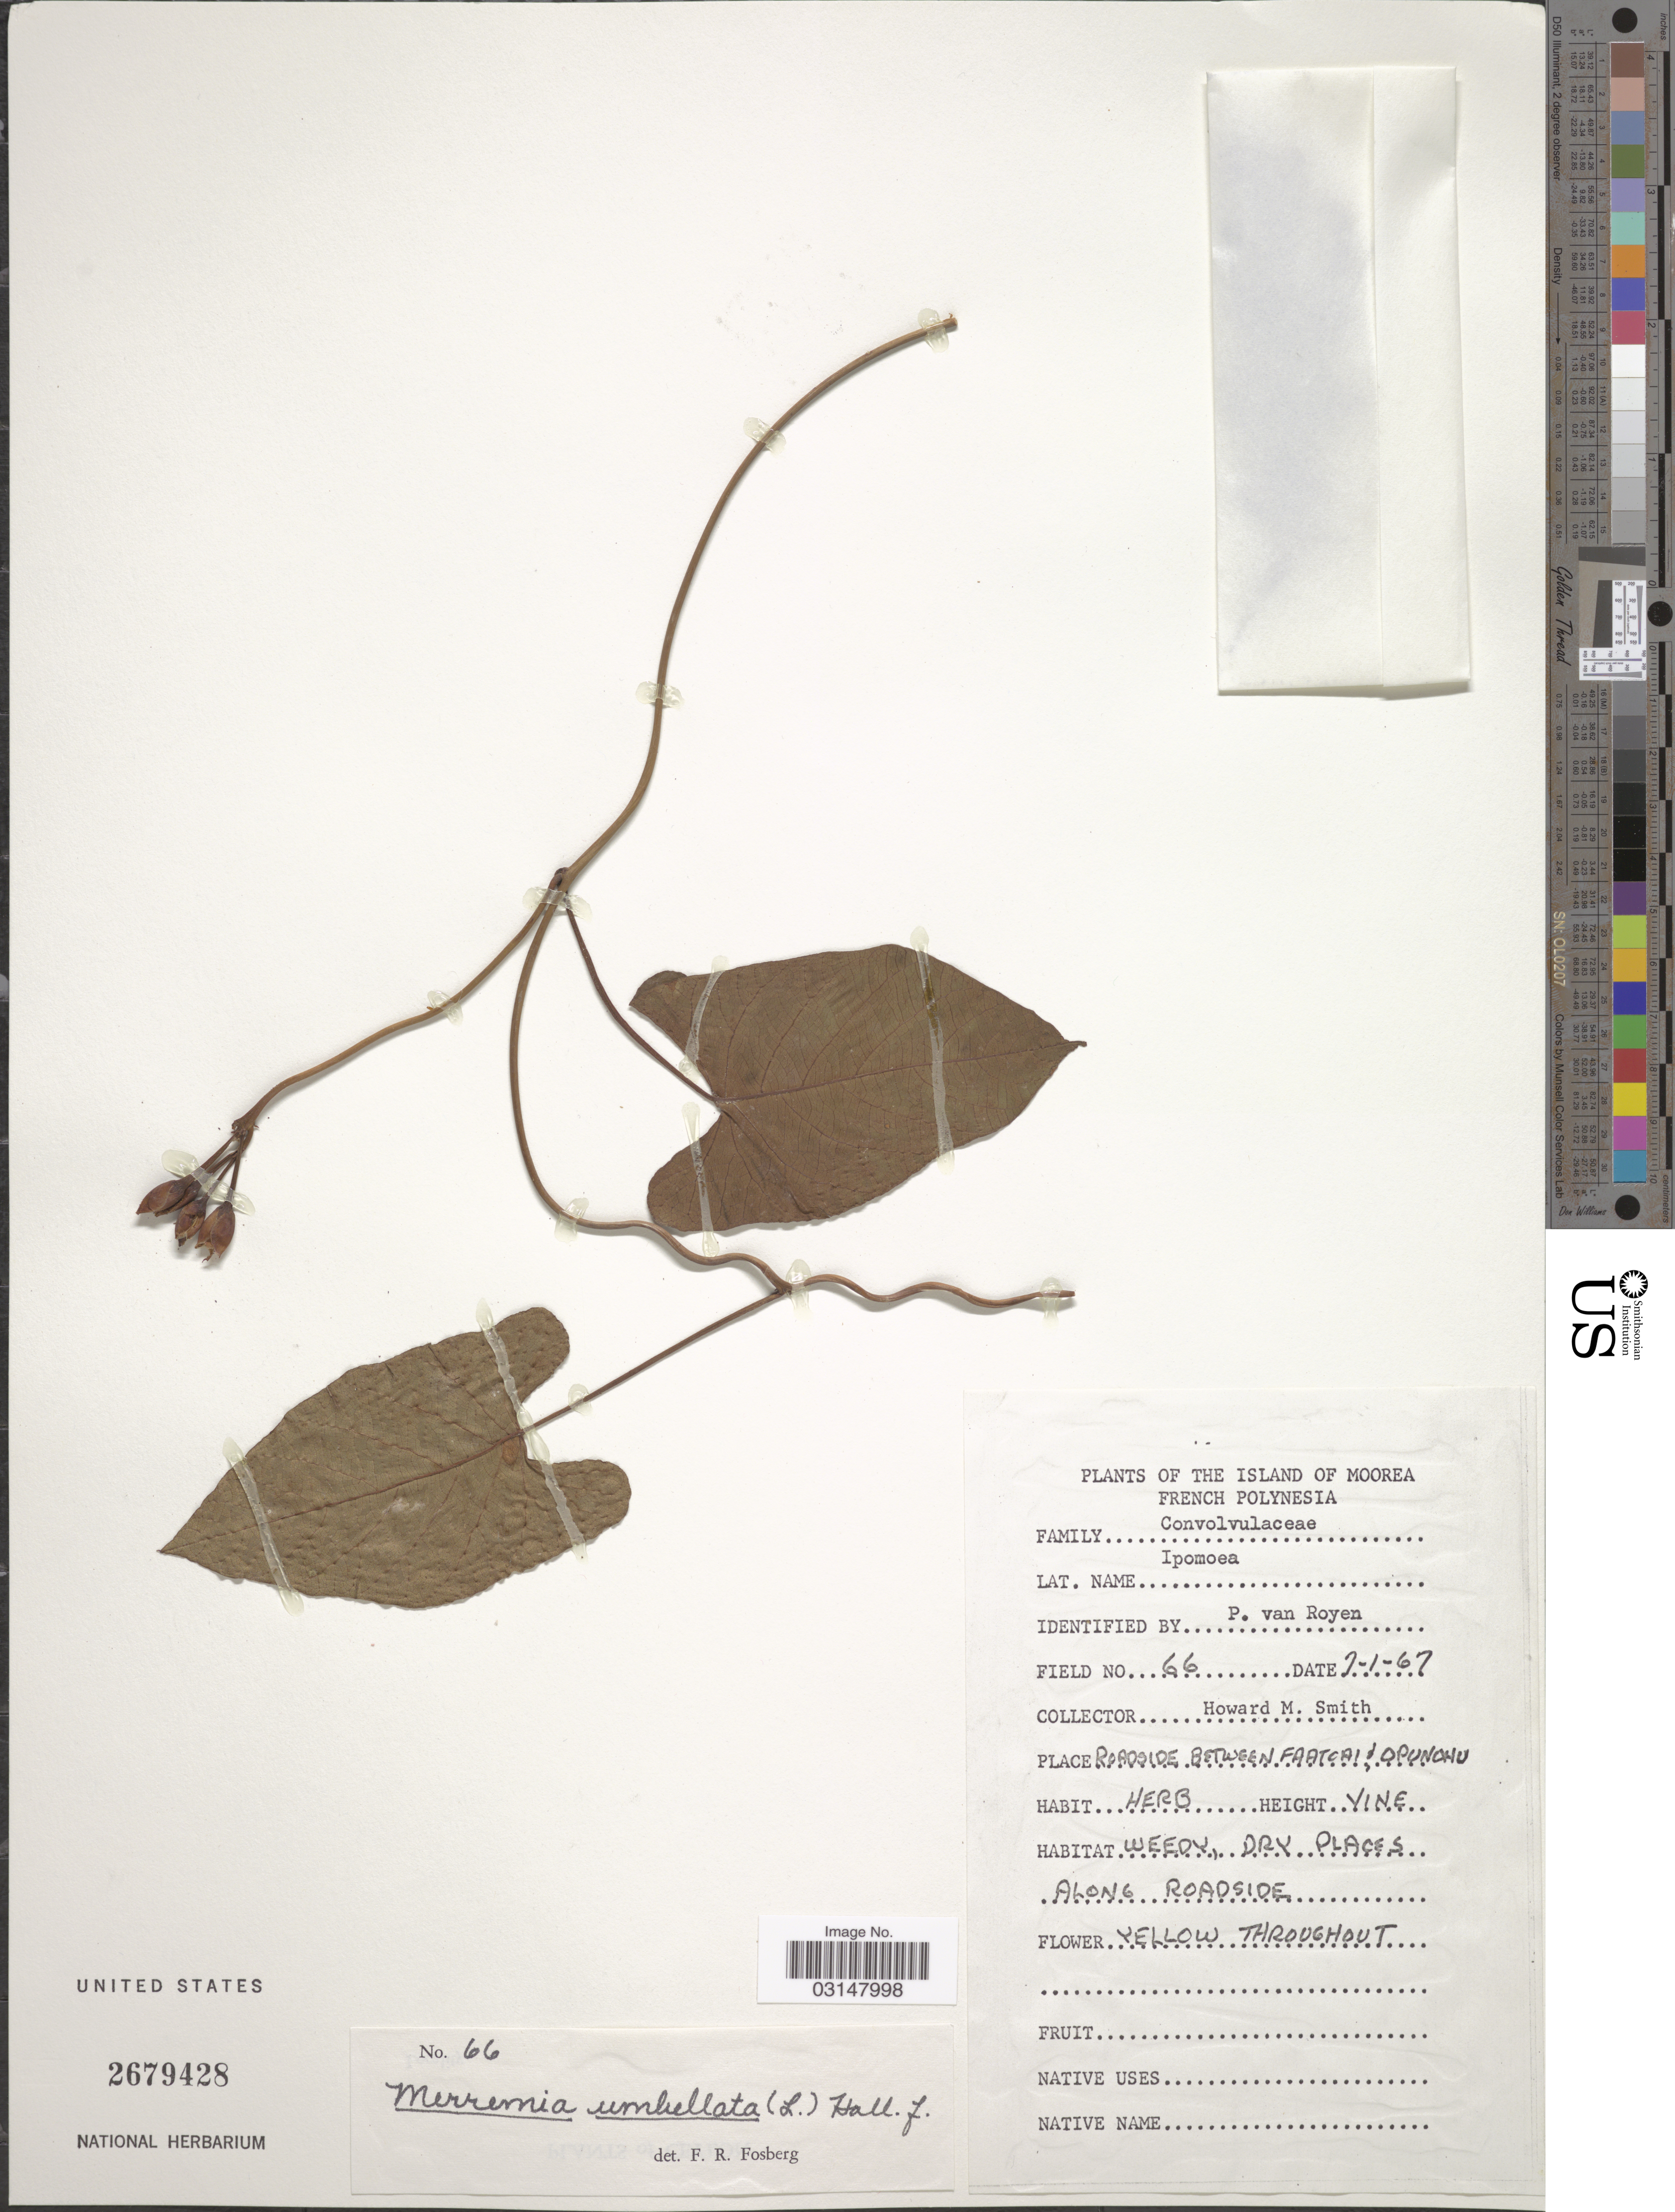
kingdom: Plantae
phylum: Tracheophyta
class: Magnoliopsida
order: Solanales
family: Convolvulaceae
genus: Camonea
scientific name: Camonea umbellata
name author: (L.) A. R. Simões & Staples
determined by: Wagner, W. L., (BOT), Smithsonian Institution - National Museum of Natural History (UNITED STATES)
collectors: H. M. Smith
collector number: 66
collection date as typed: Transcribed d/m/y: 7/1/67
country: French Polynesia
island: Moorea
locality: The Island of Moorea. Roadside between Faatoai; Opunohu.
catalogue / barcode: US 2679428